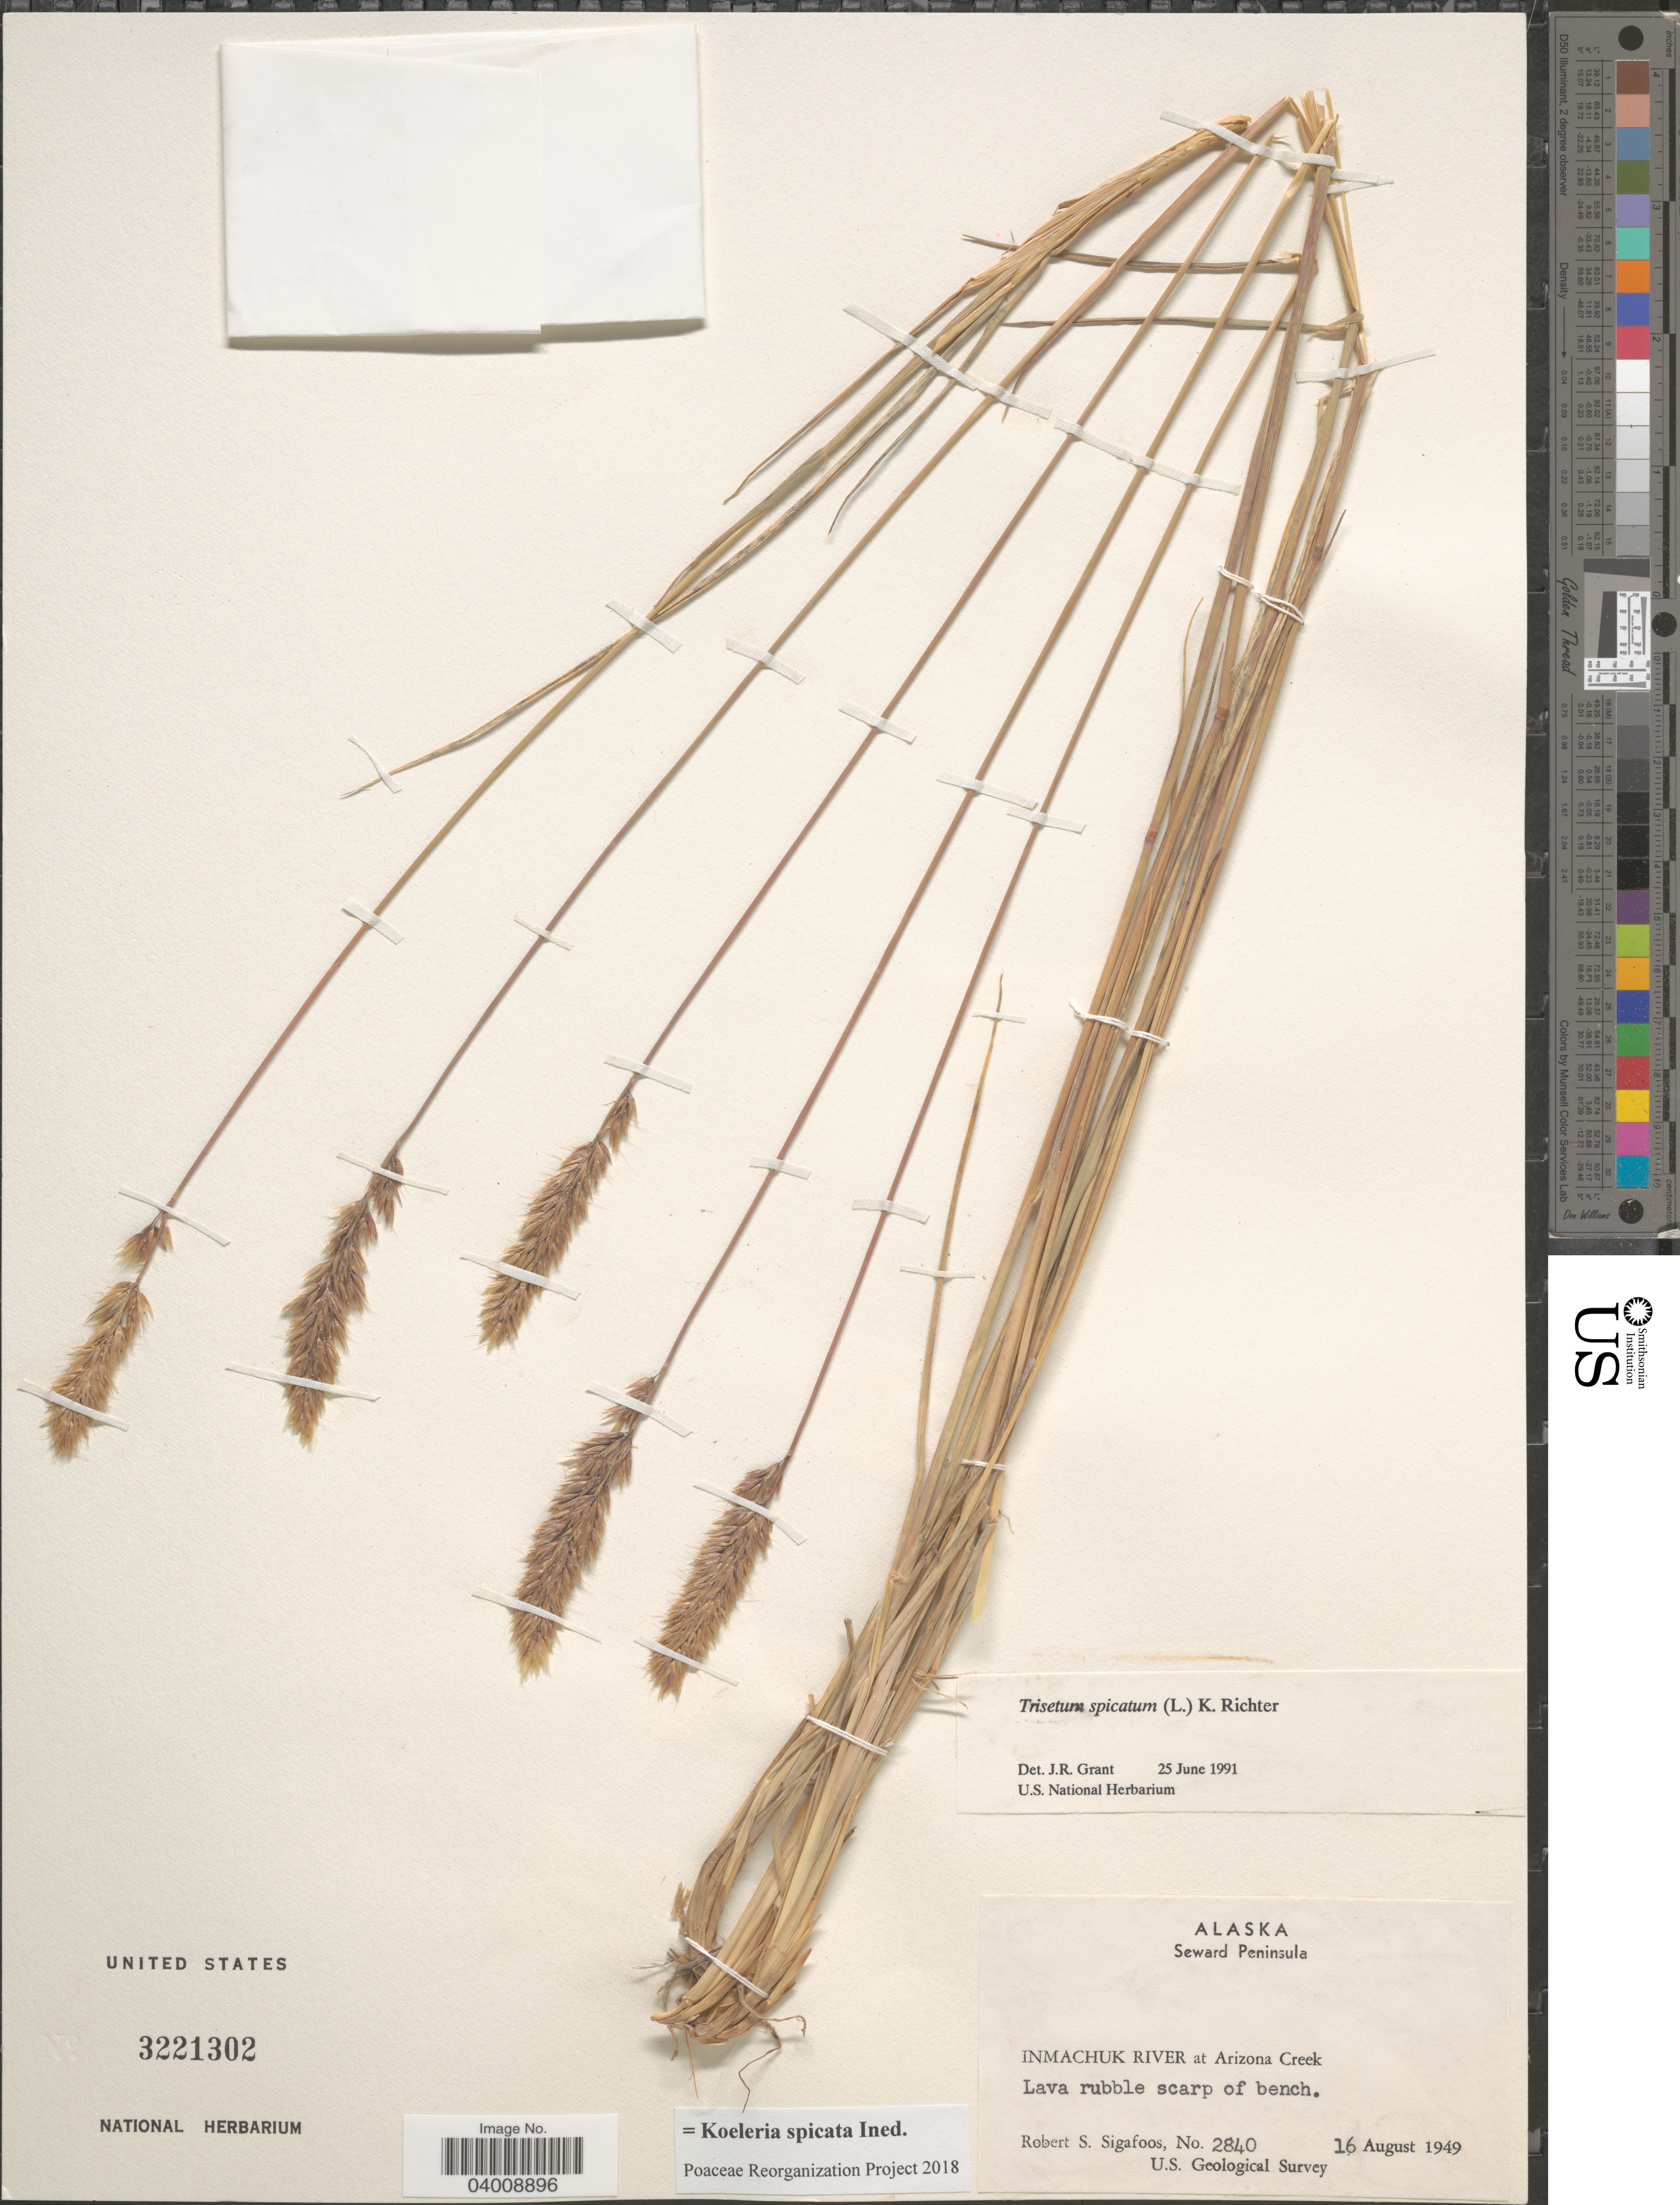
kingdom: Plantae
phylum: Tracheophyta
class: Liliopsida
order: Poales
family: Poaceae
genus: Koeleria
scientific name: Koeleria spicata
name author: (L.) Barberá et al.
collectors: R. Sigafoos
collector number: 2840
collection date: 1949-08-16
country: United States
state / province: Alaska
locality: Seward Peninsula. Inmachuk River at Arizona Creek.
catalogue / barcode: US 3221302